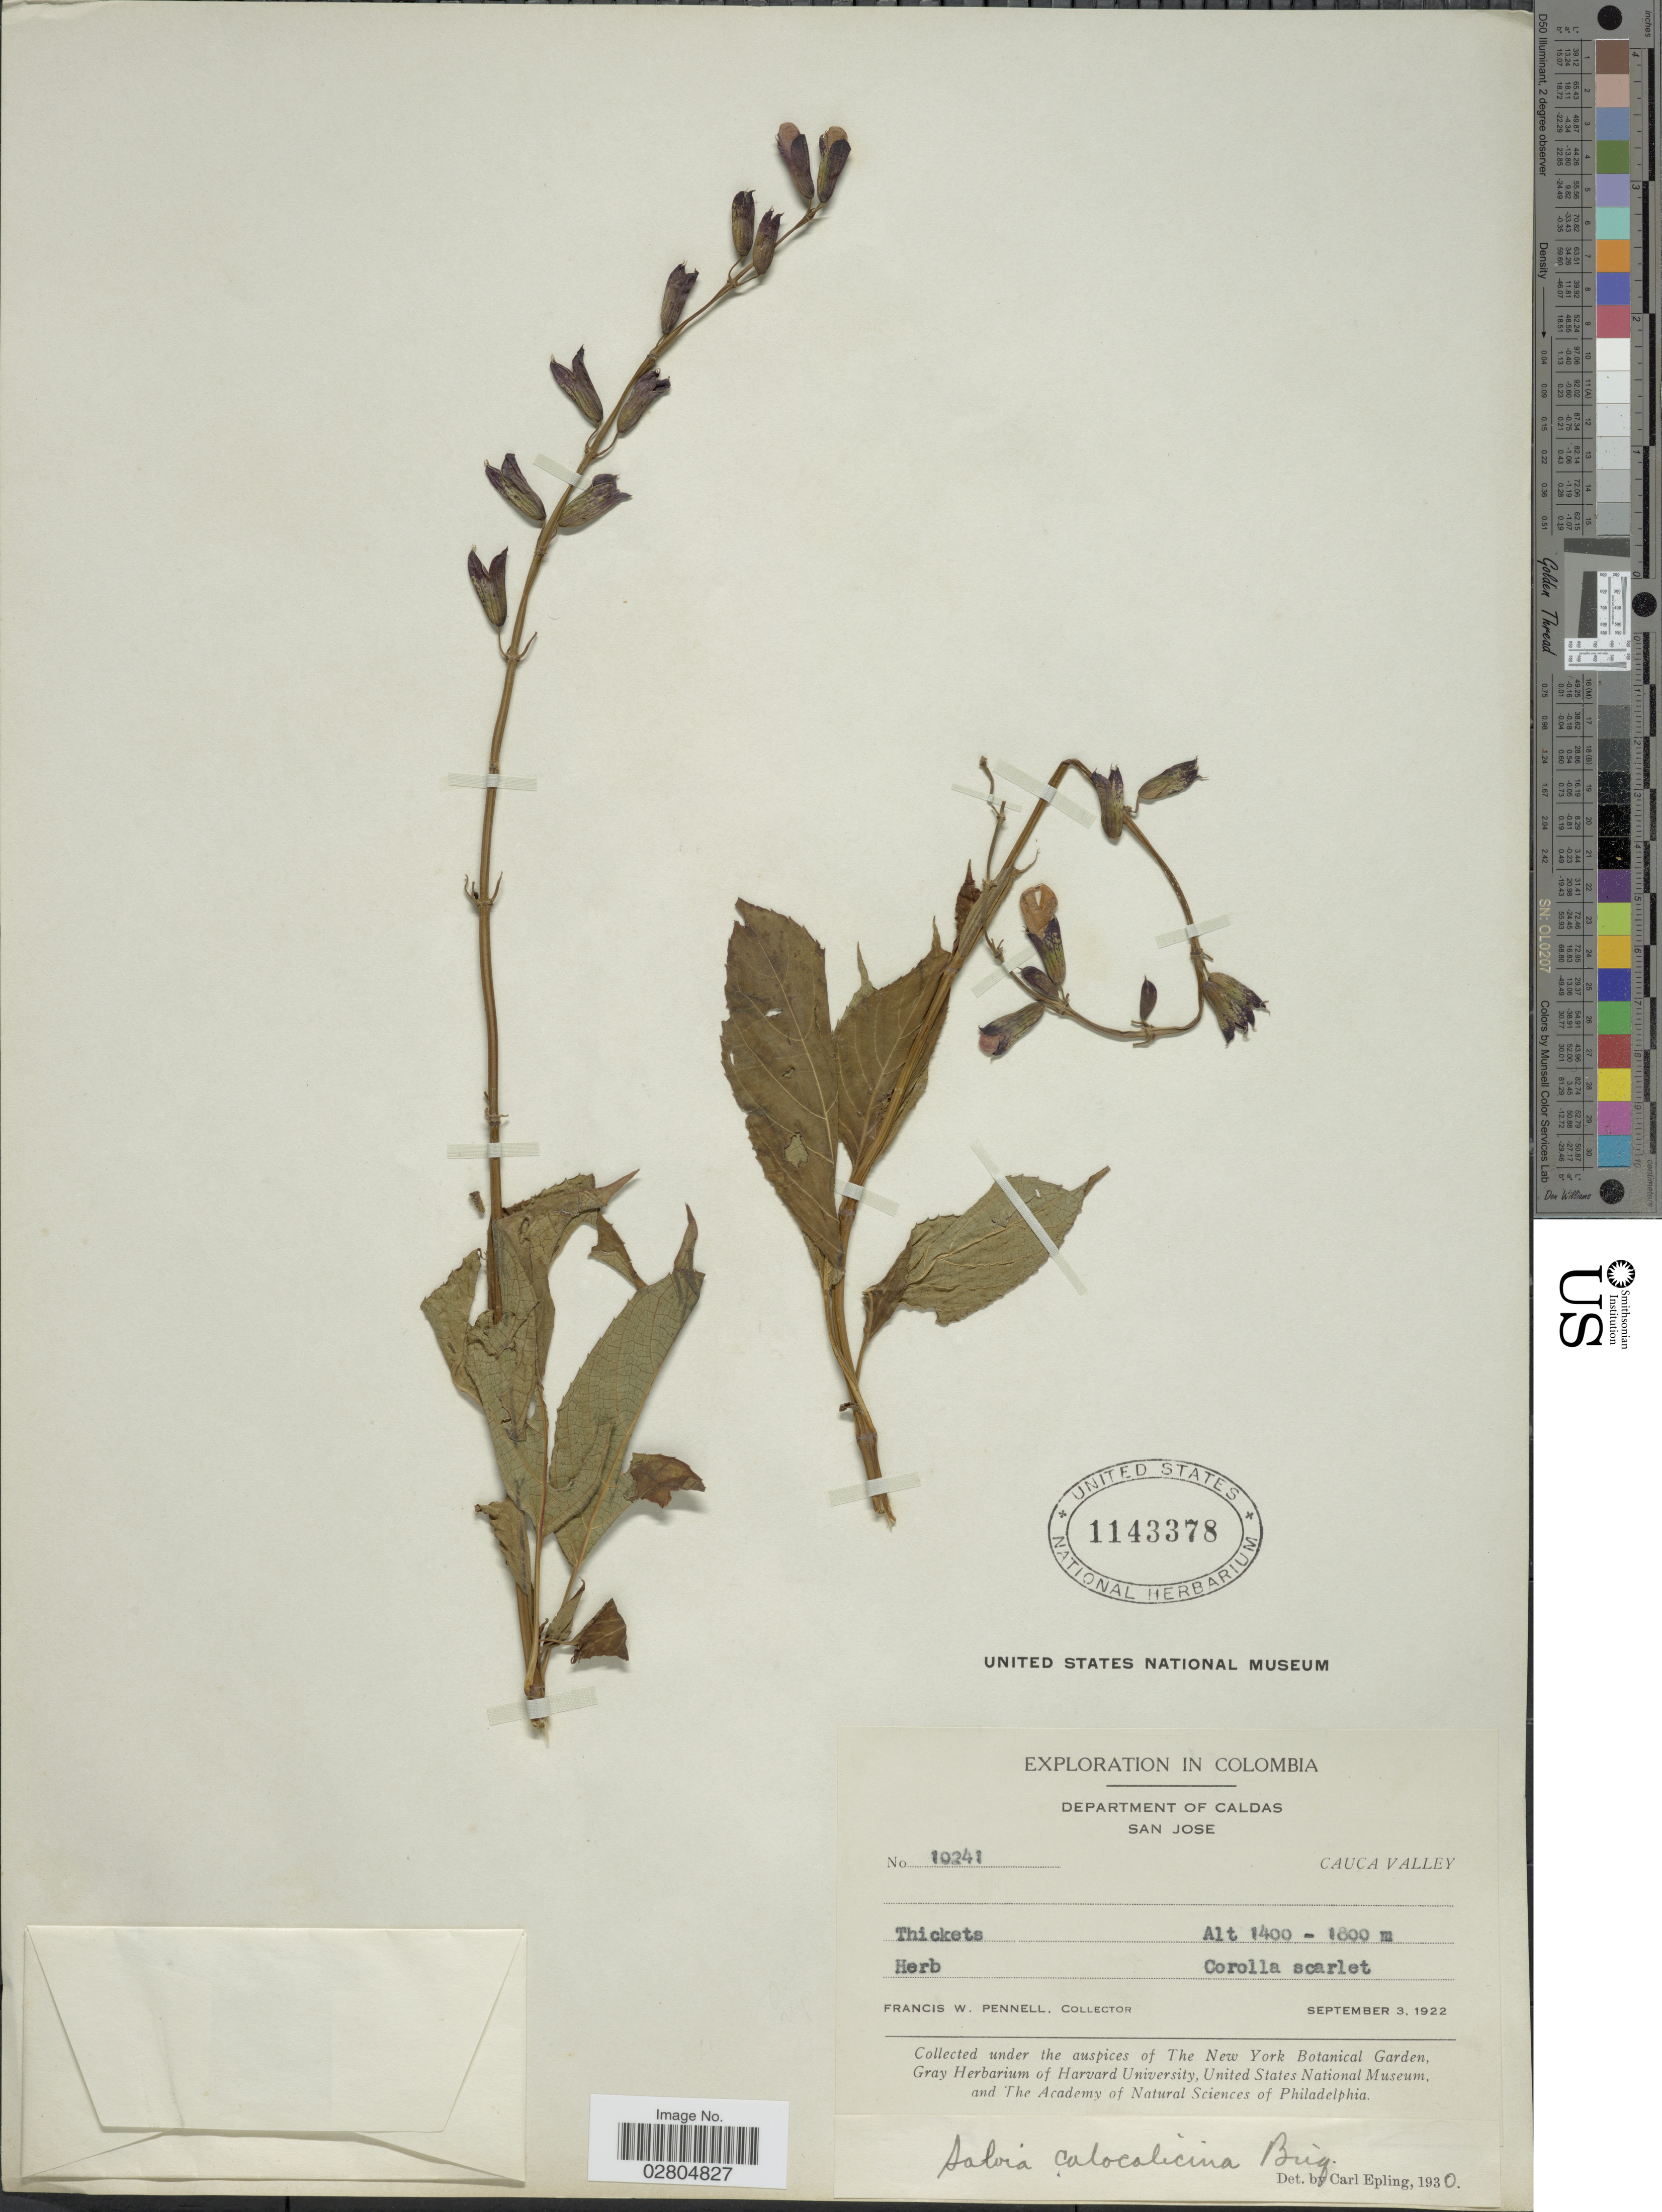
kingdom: Plantae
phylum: Tracheophyta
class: Magnoliopsida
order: Lamiales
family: Lamiaceae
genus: Salvia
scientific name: Salvia pauciserrata subsp. pauciserrata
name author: Benth.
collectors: F. W. Pennell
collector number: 10241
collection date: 1922-09-03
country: Colombia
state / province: Caldas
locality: Department of Caldas. San Jose. Cauca Valley.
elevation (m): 1400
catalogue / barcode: US 1143378